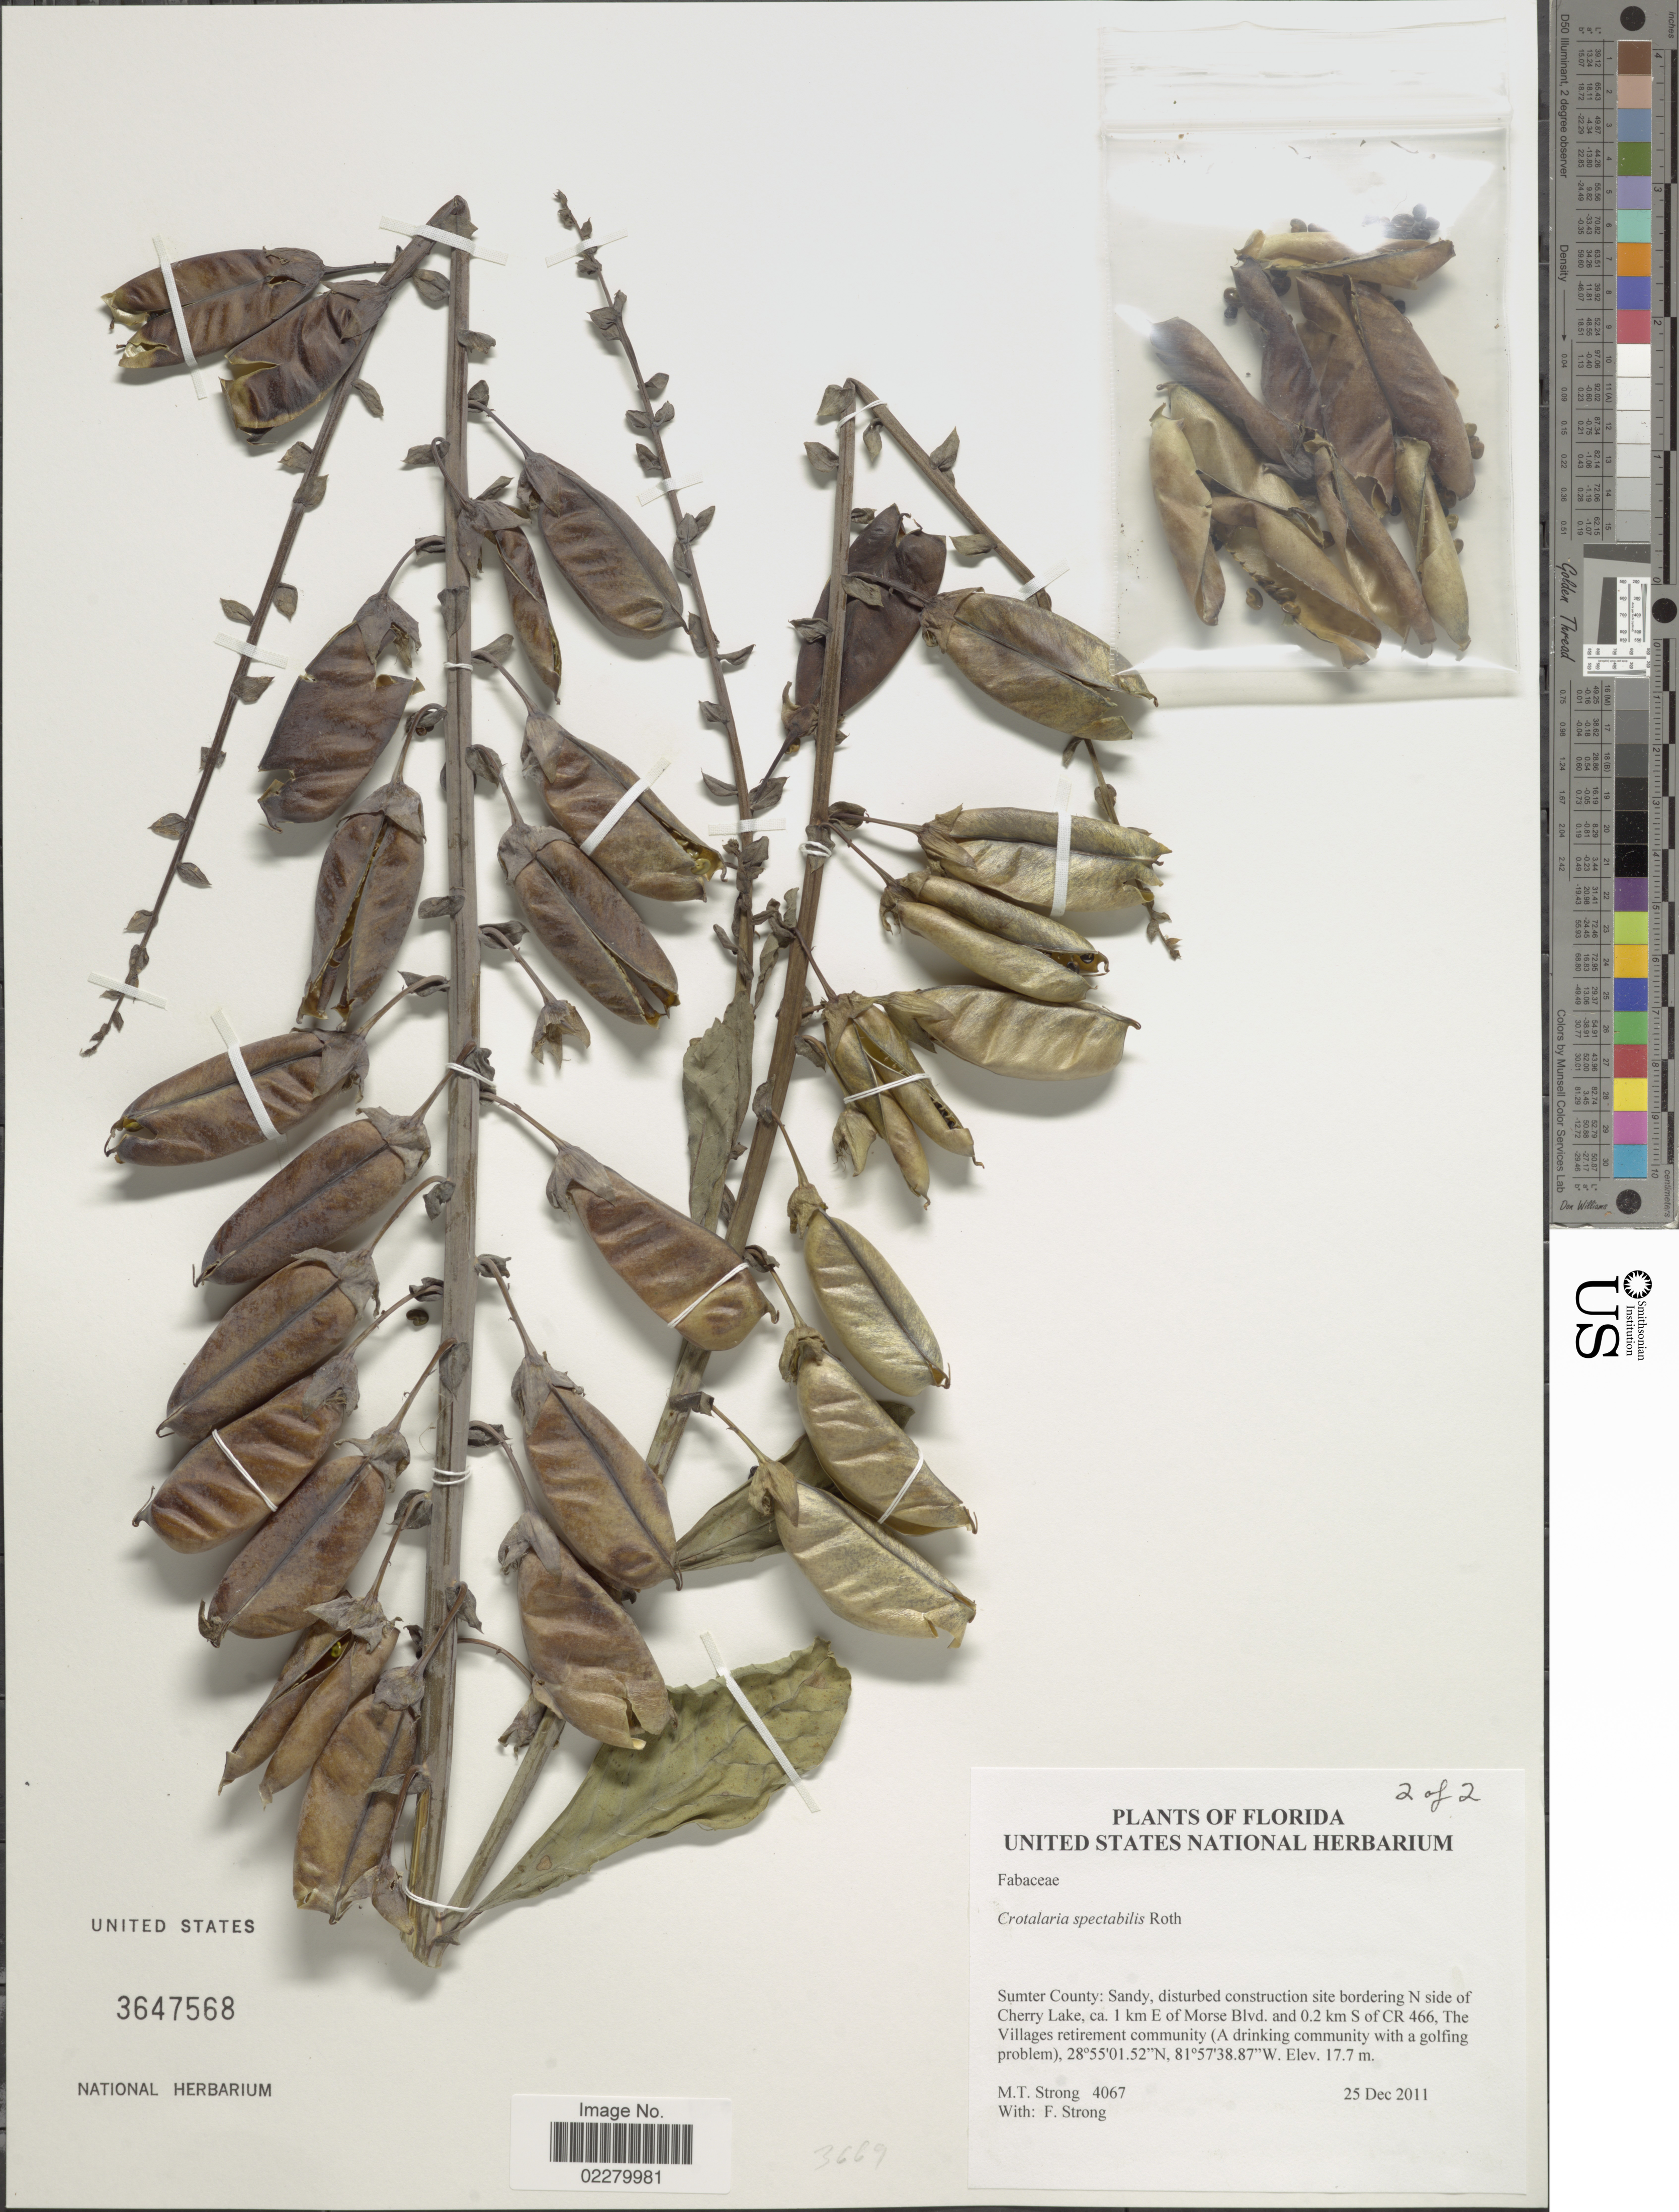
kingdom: Plantae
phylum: Tracheophyta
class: Magnoliopsida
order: Fabales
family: Fabaceae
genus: Crotalaria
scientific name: Crotalaria spectabilis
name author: Roth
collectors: M. T. Strong & F. Strong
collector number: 4067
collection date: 2011-12-25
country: United States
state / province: Florida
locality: Sumter County: Sandy, disturbed construction site bordering N side of Cherry Lake, ca. 1 km E of Morse Blvd. and 0.2 km S of CR 466, The Villages retirement community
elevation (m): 177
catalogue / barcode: US 3647568